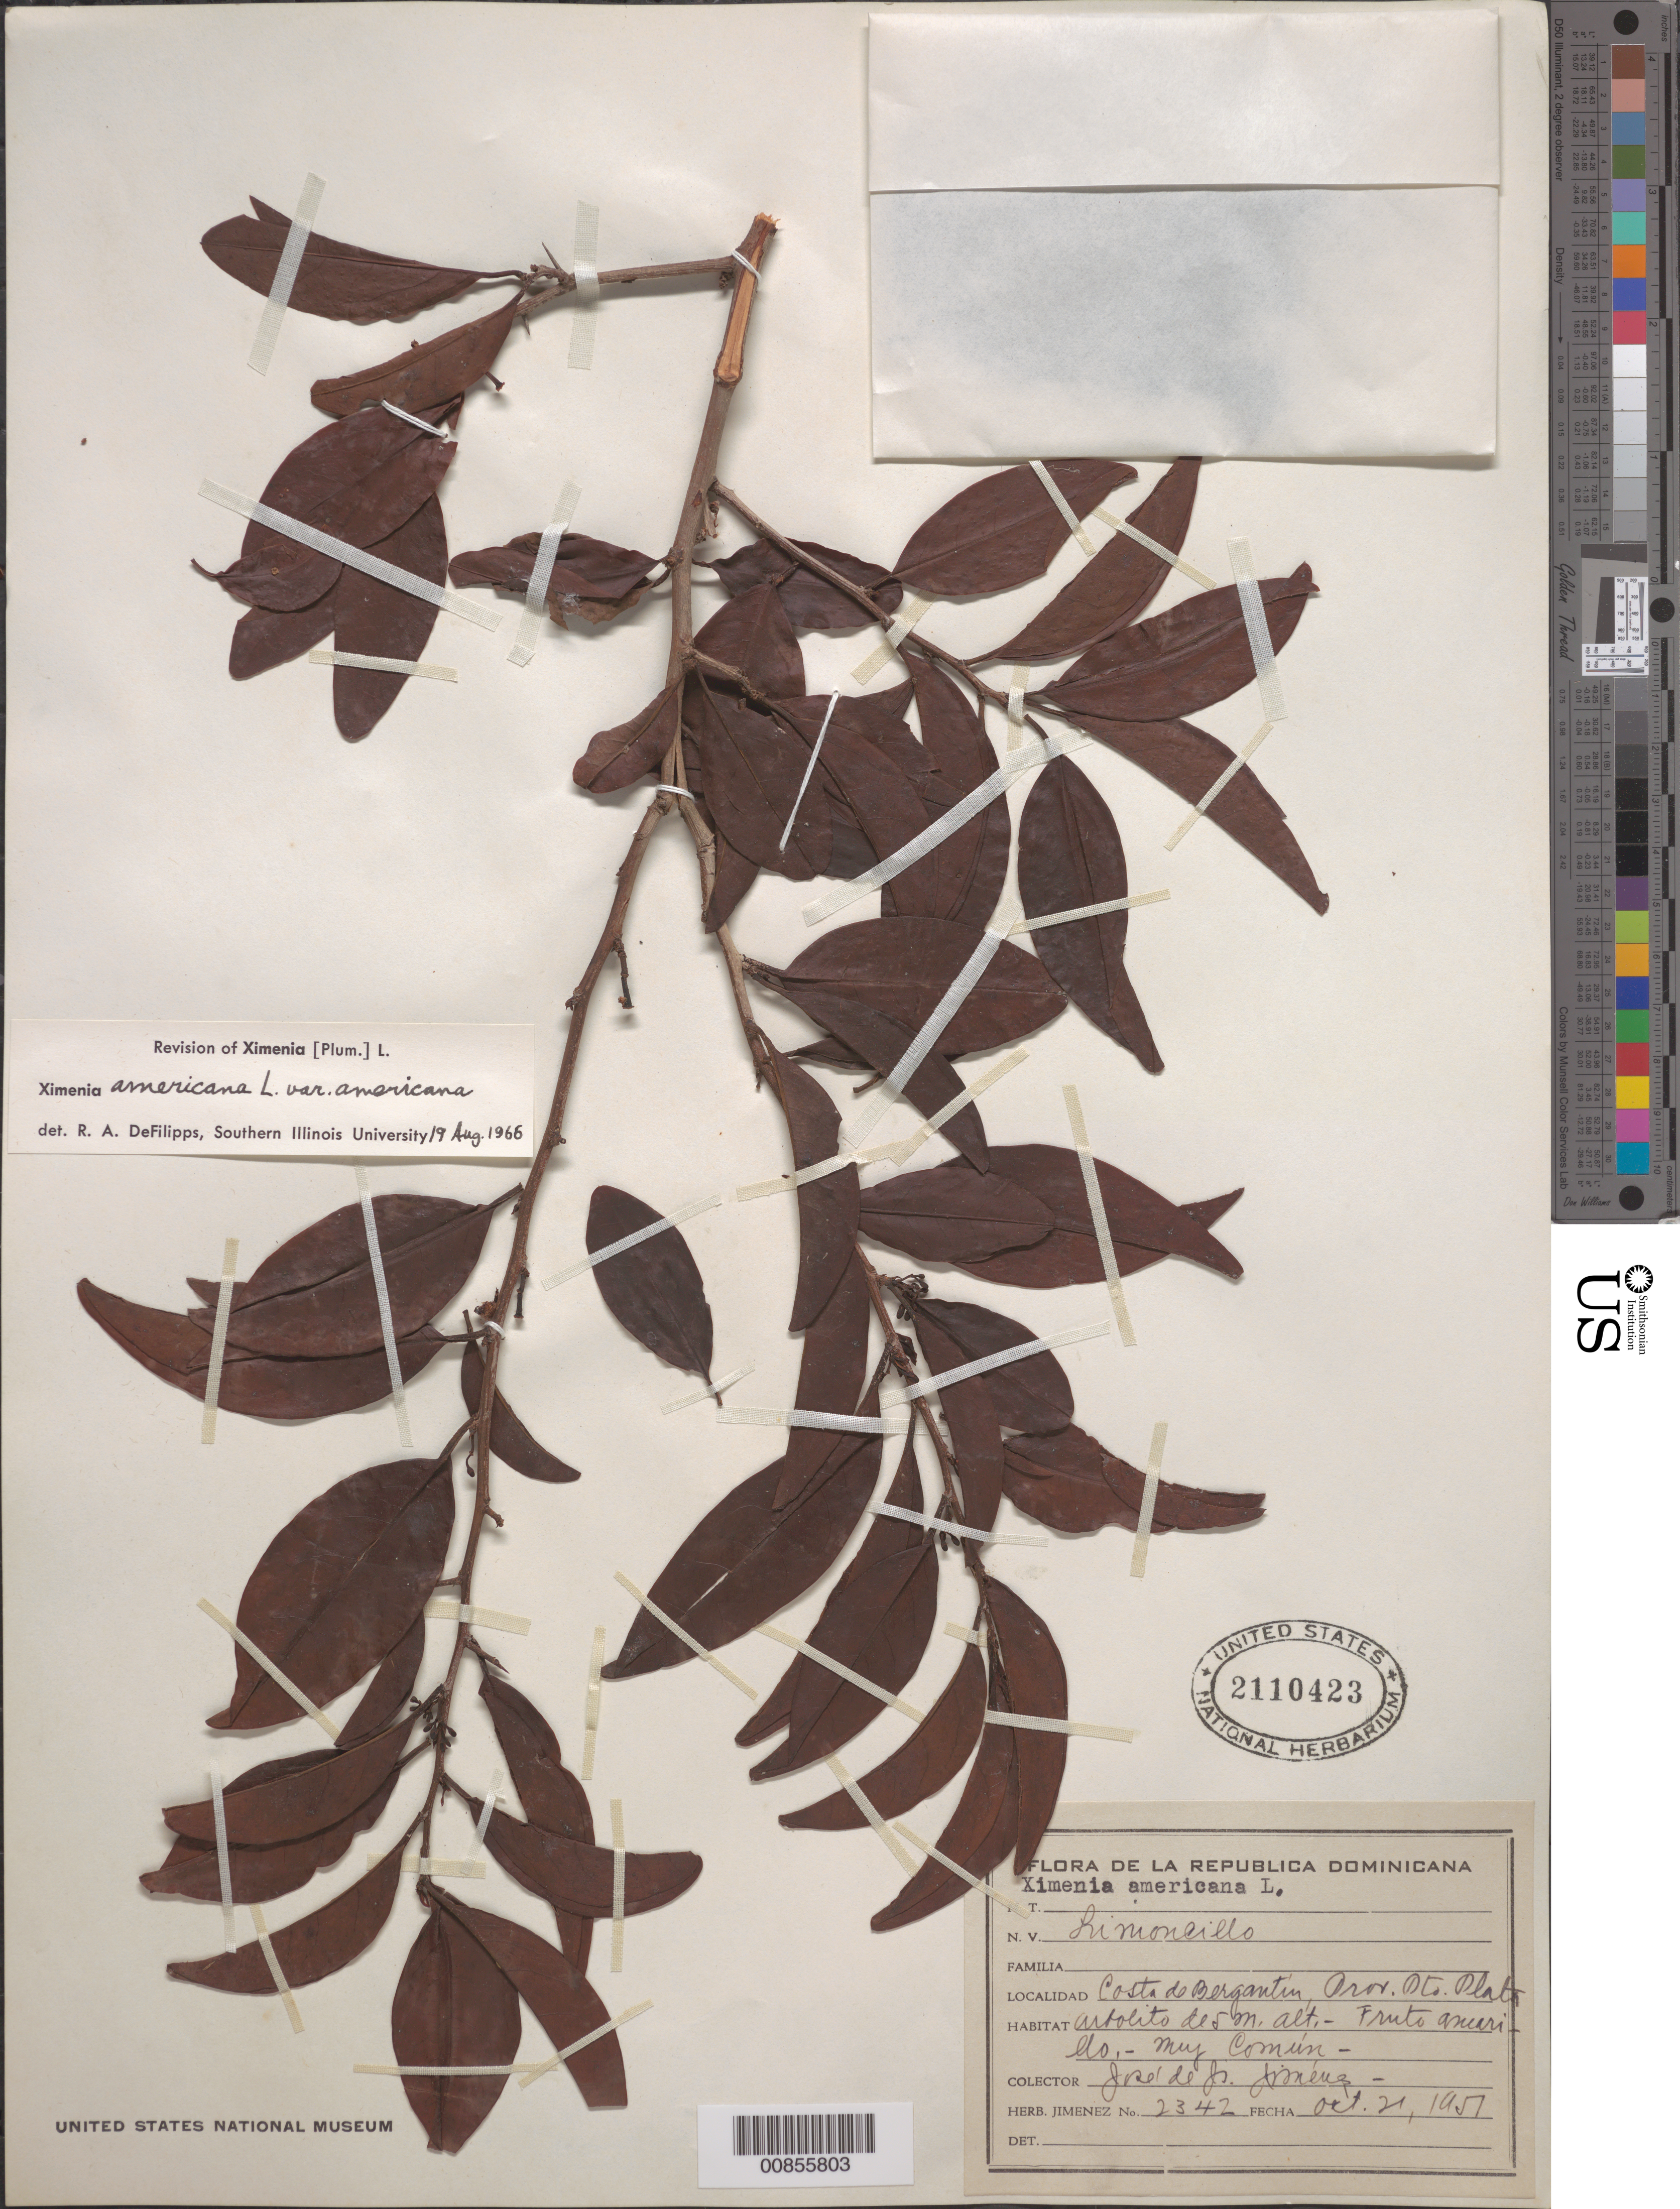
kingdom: Plantae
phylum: Tracheophyta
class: Magnoliopsida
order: Santalales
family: Ximeniaceae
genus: Ximenia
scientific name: Ximenia americana var. americana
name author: L.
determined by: DeFilipps, R. A.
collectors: J. J. Jiménez Almonte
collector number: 2342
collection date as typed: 21 Oct 1951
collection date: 1951-10-21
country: Dominican Republic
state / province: Puerto Plata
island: Hispaniola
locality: Costa de Bergantin.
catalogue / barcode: US 2110423